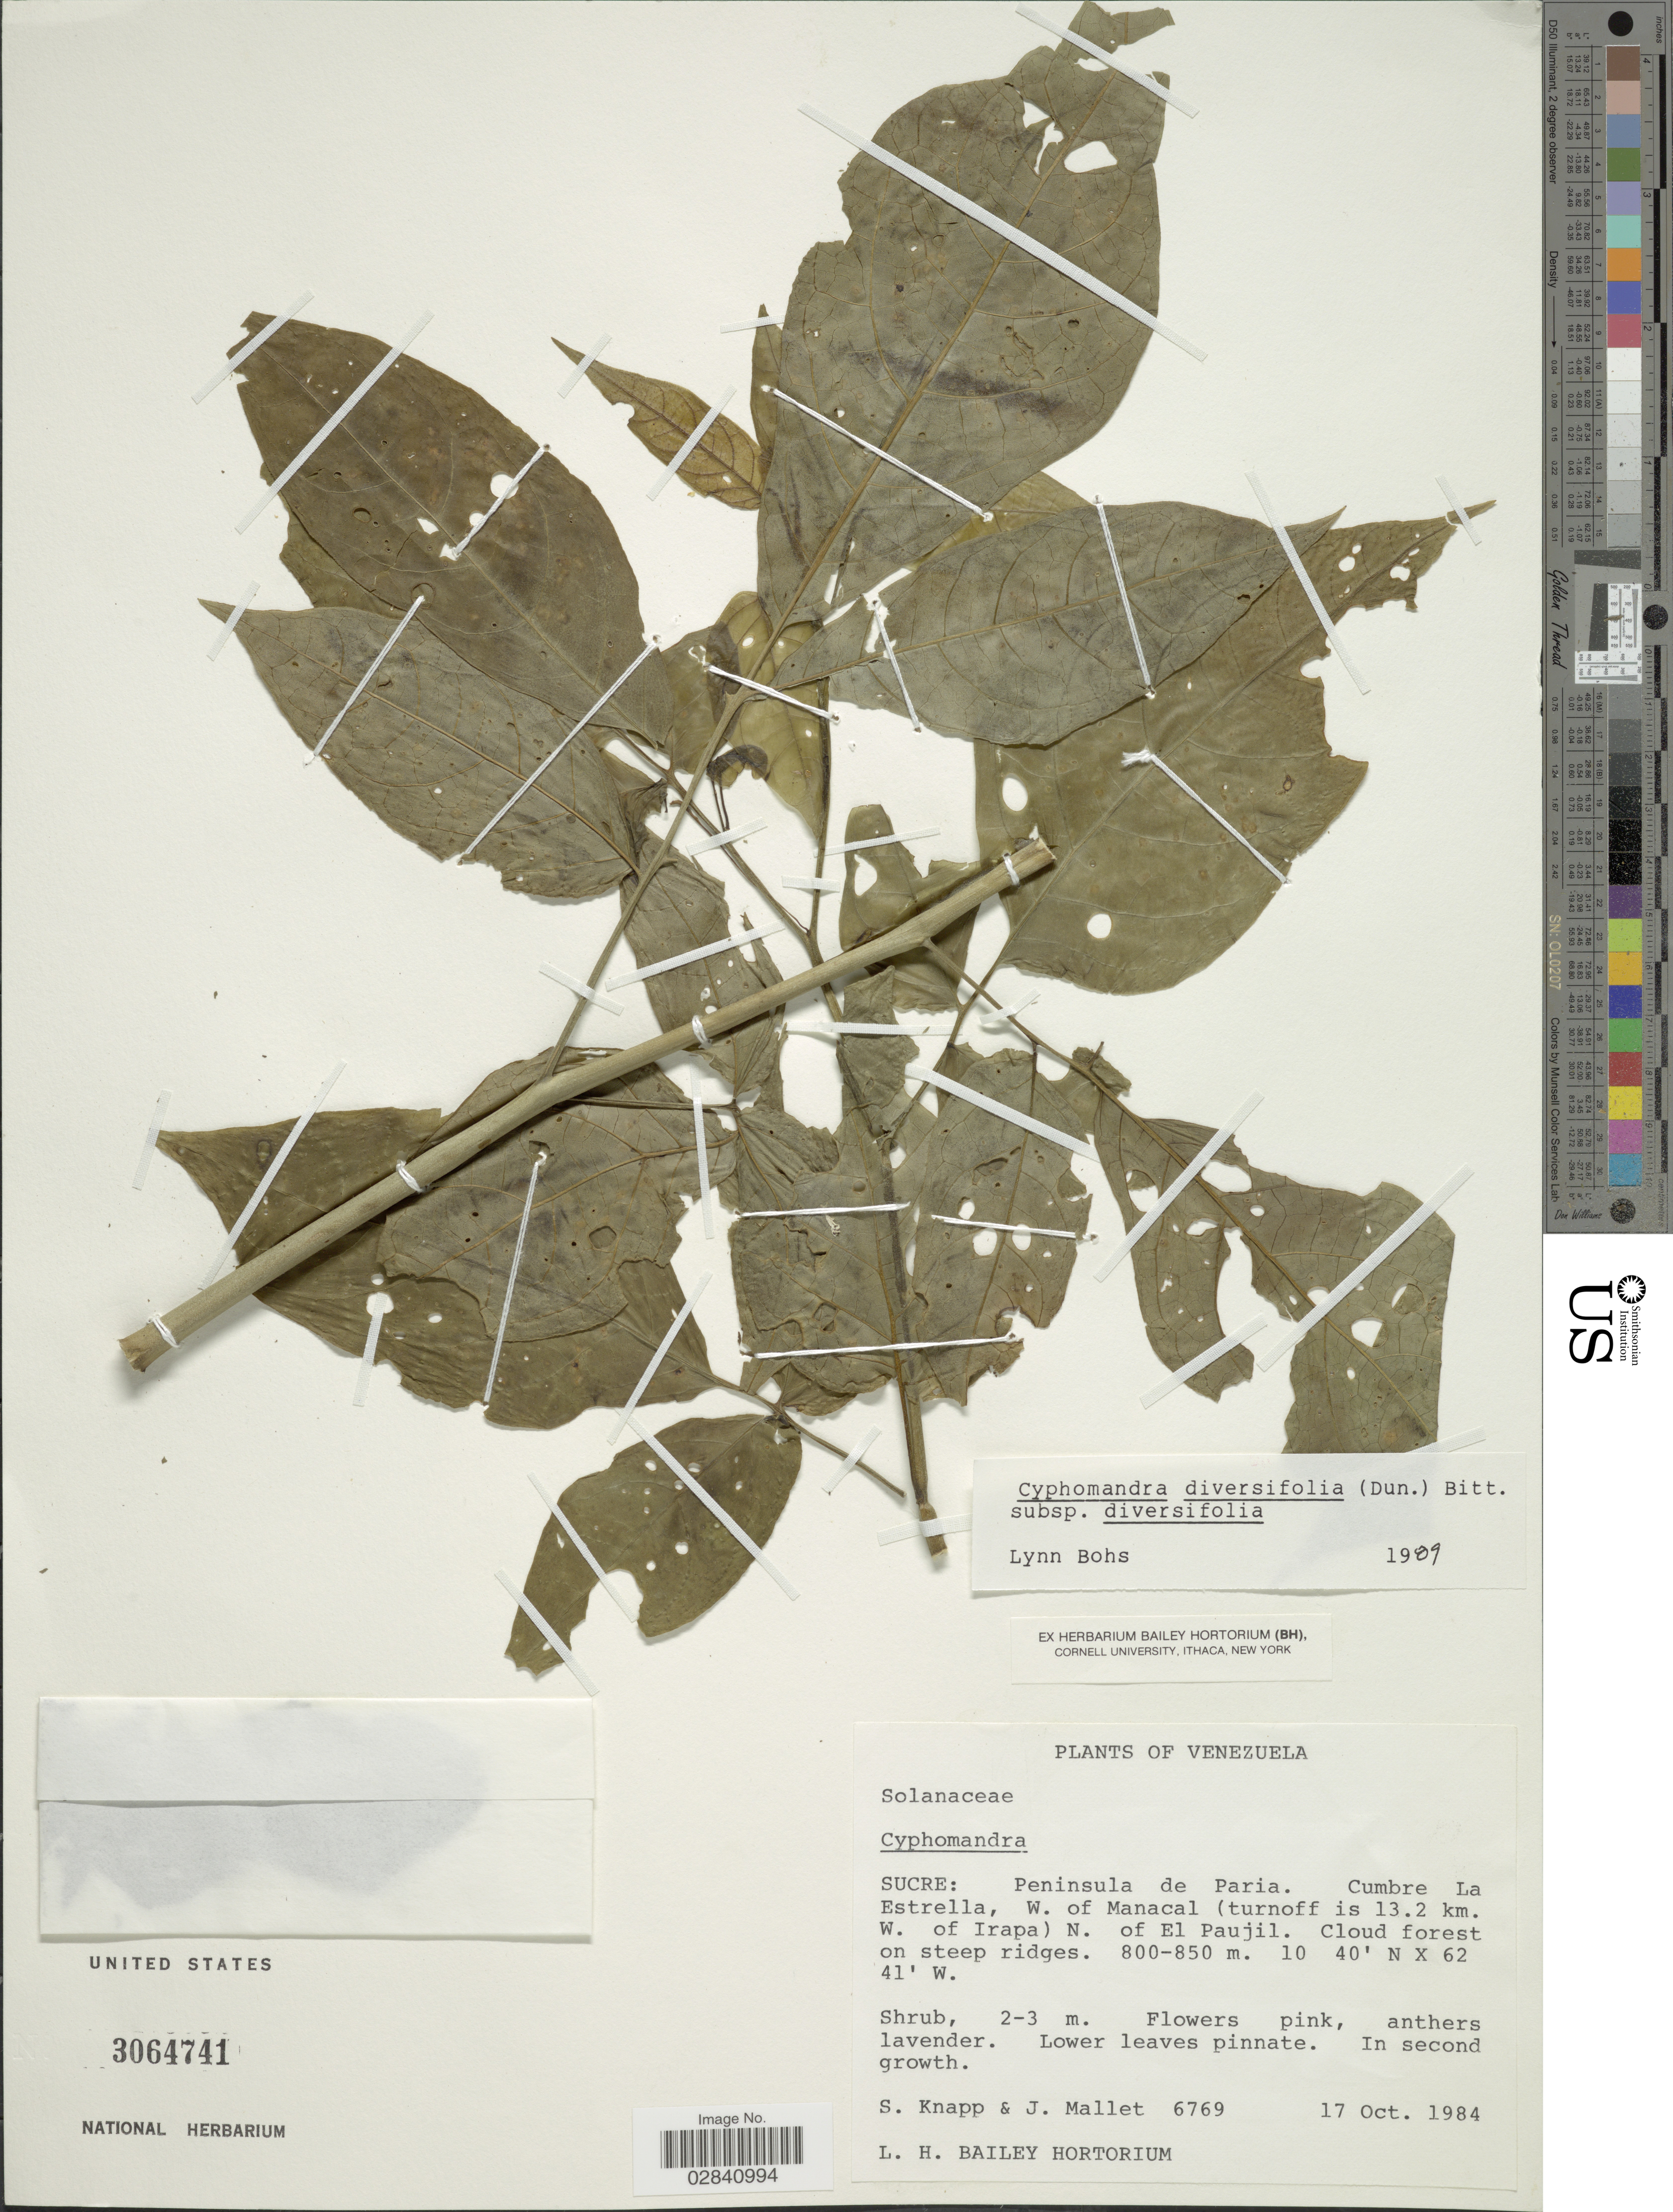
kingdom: Plantae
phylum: Tracheophyta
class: Magnoliopsida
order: Solanales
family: Solanaceae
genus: Cyphomandra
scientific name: Cyphomandra diversifolia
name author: (Dunal) Bitter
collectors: S. Knapp & J. Mallet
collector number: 6769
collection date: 1984-10-17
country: Venezuela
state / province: Sucre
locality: Peninsula de Paria. Cumbre La Estrella, W. of Manacal (turnoff is 13.2 km. W. of Irapa) N. of El Paujil.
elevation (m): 800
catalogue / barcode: US 3064741